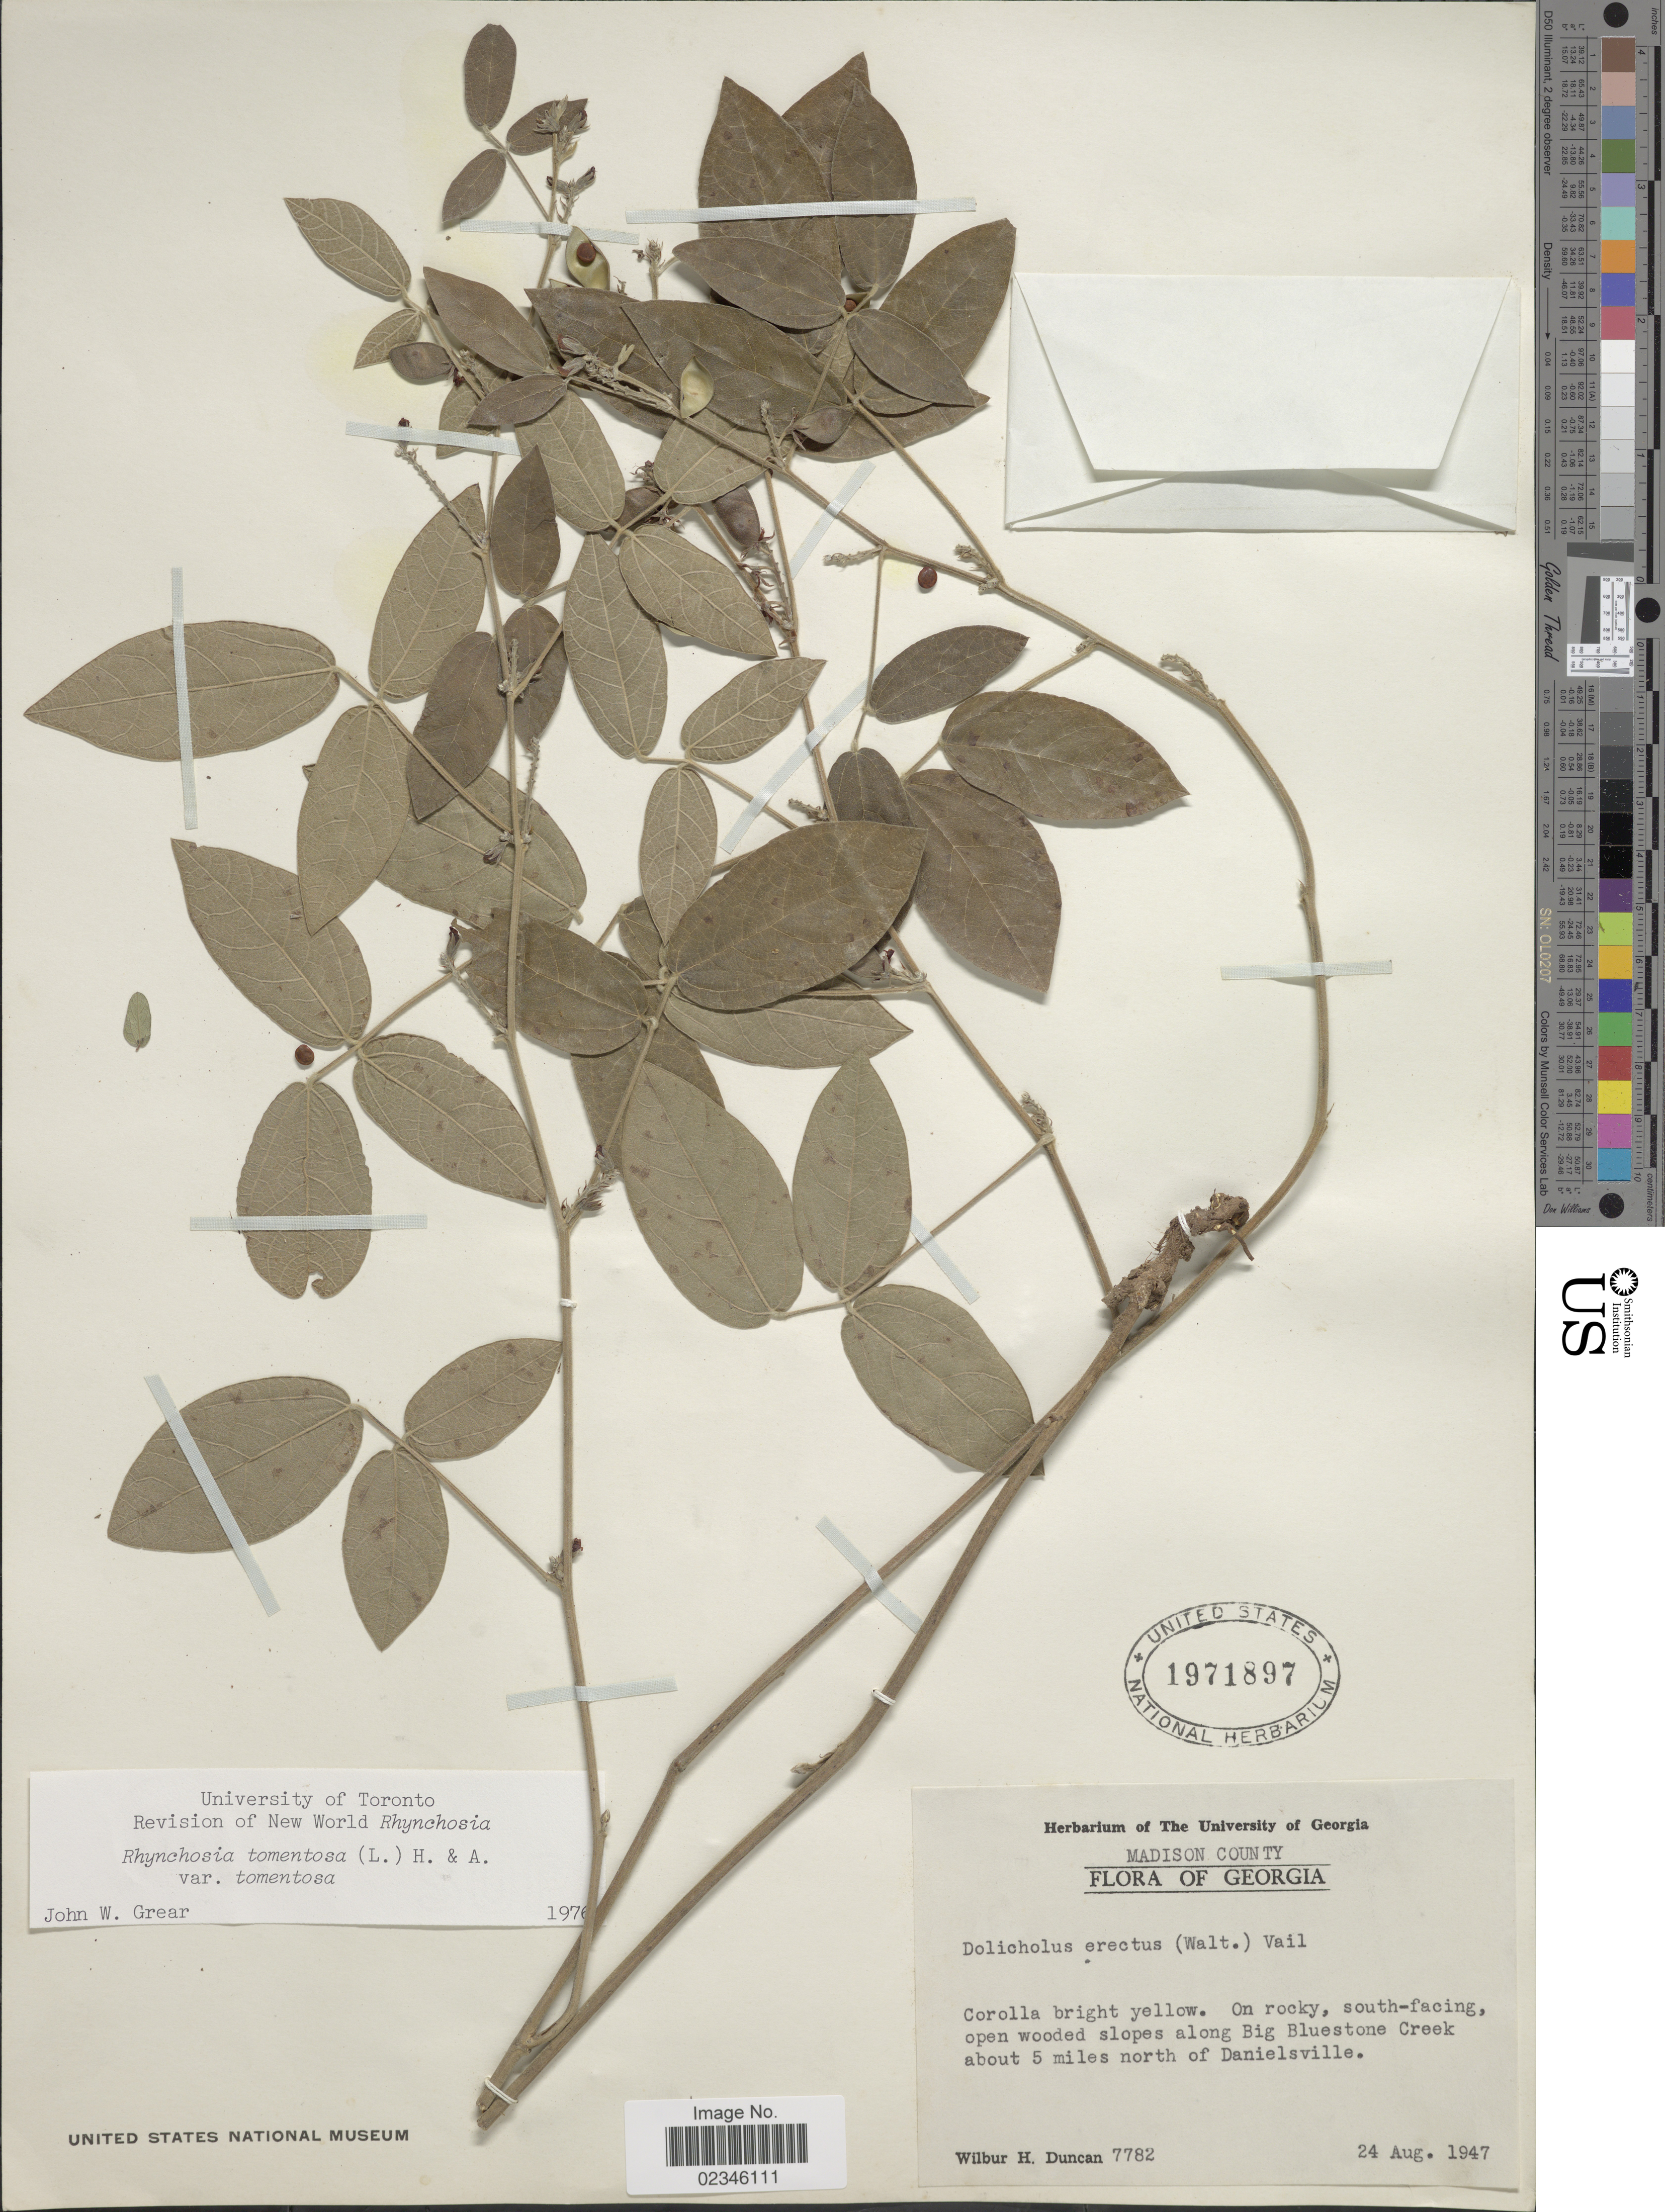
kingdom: Plantae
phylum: Tracheophyta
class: Magnoliopsida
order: Fabales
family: Fabaceae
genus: Rhynchosia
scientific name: Rhynchosia tomentosa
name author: (L.) Hook. & Arn.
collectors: W. H. Duncan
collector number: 7782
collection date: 1947-08-24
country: United States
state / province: Georgia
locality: Madison County. On rocky, south-facing, open wooded slopes along Big Bluestone Creek about 5 miles north of Danielsville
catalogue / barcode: US 1971897